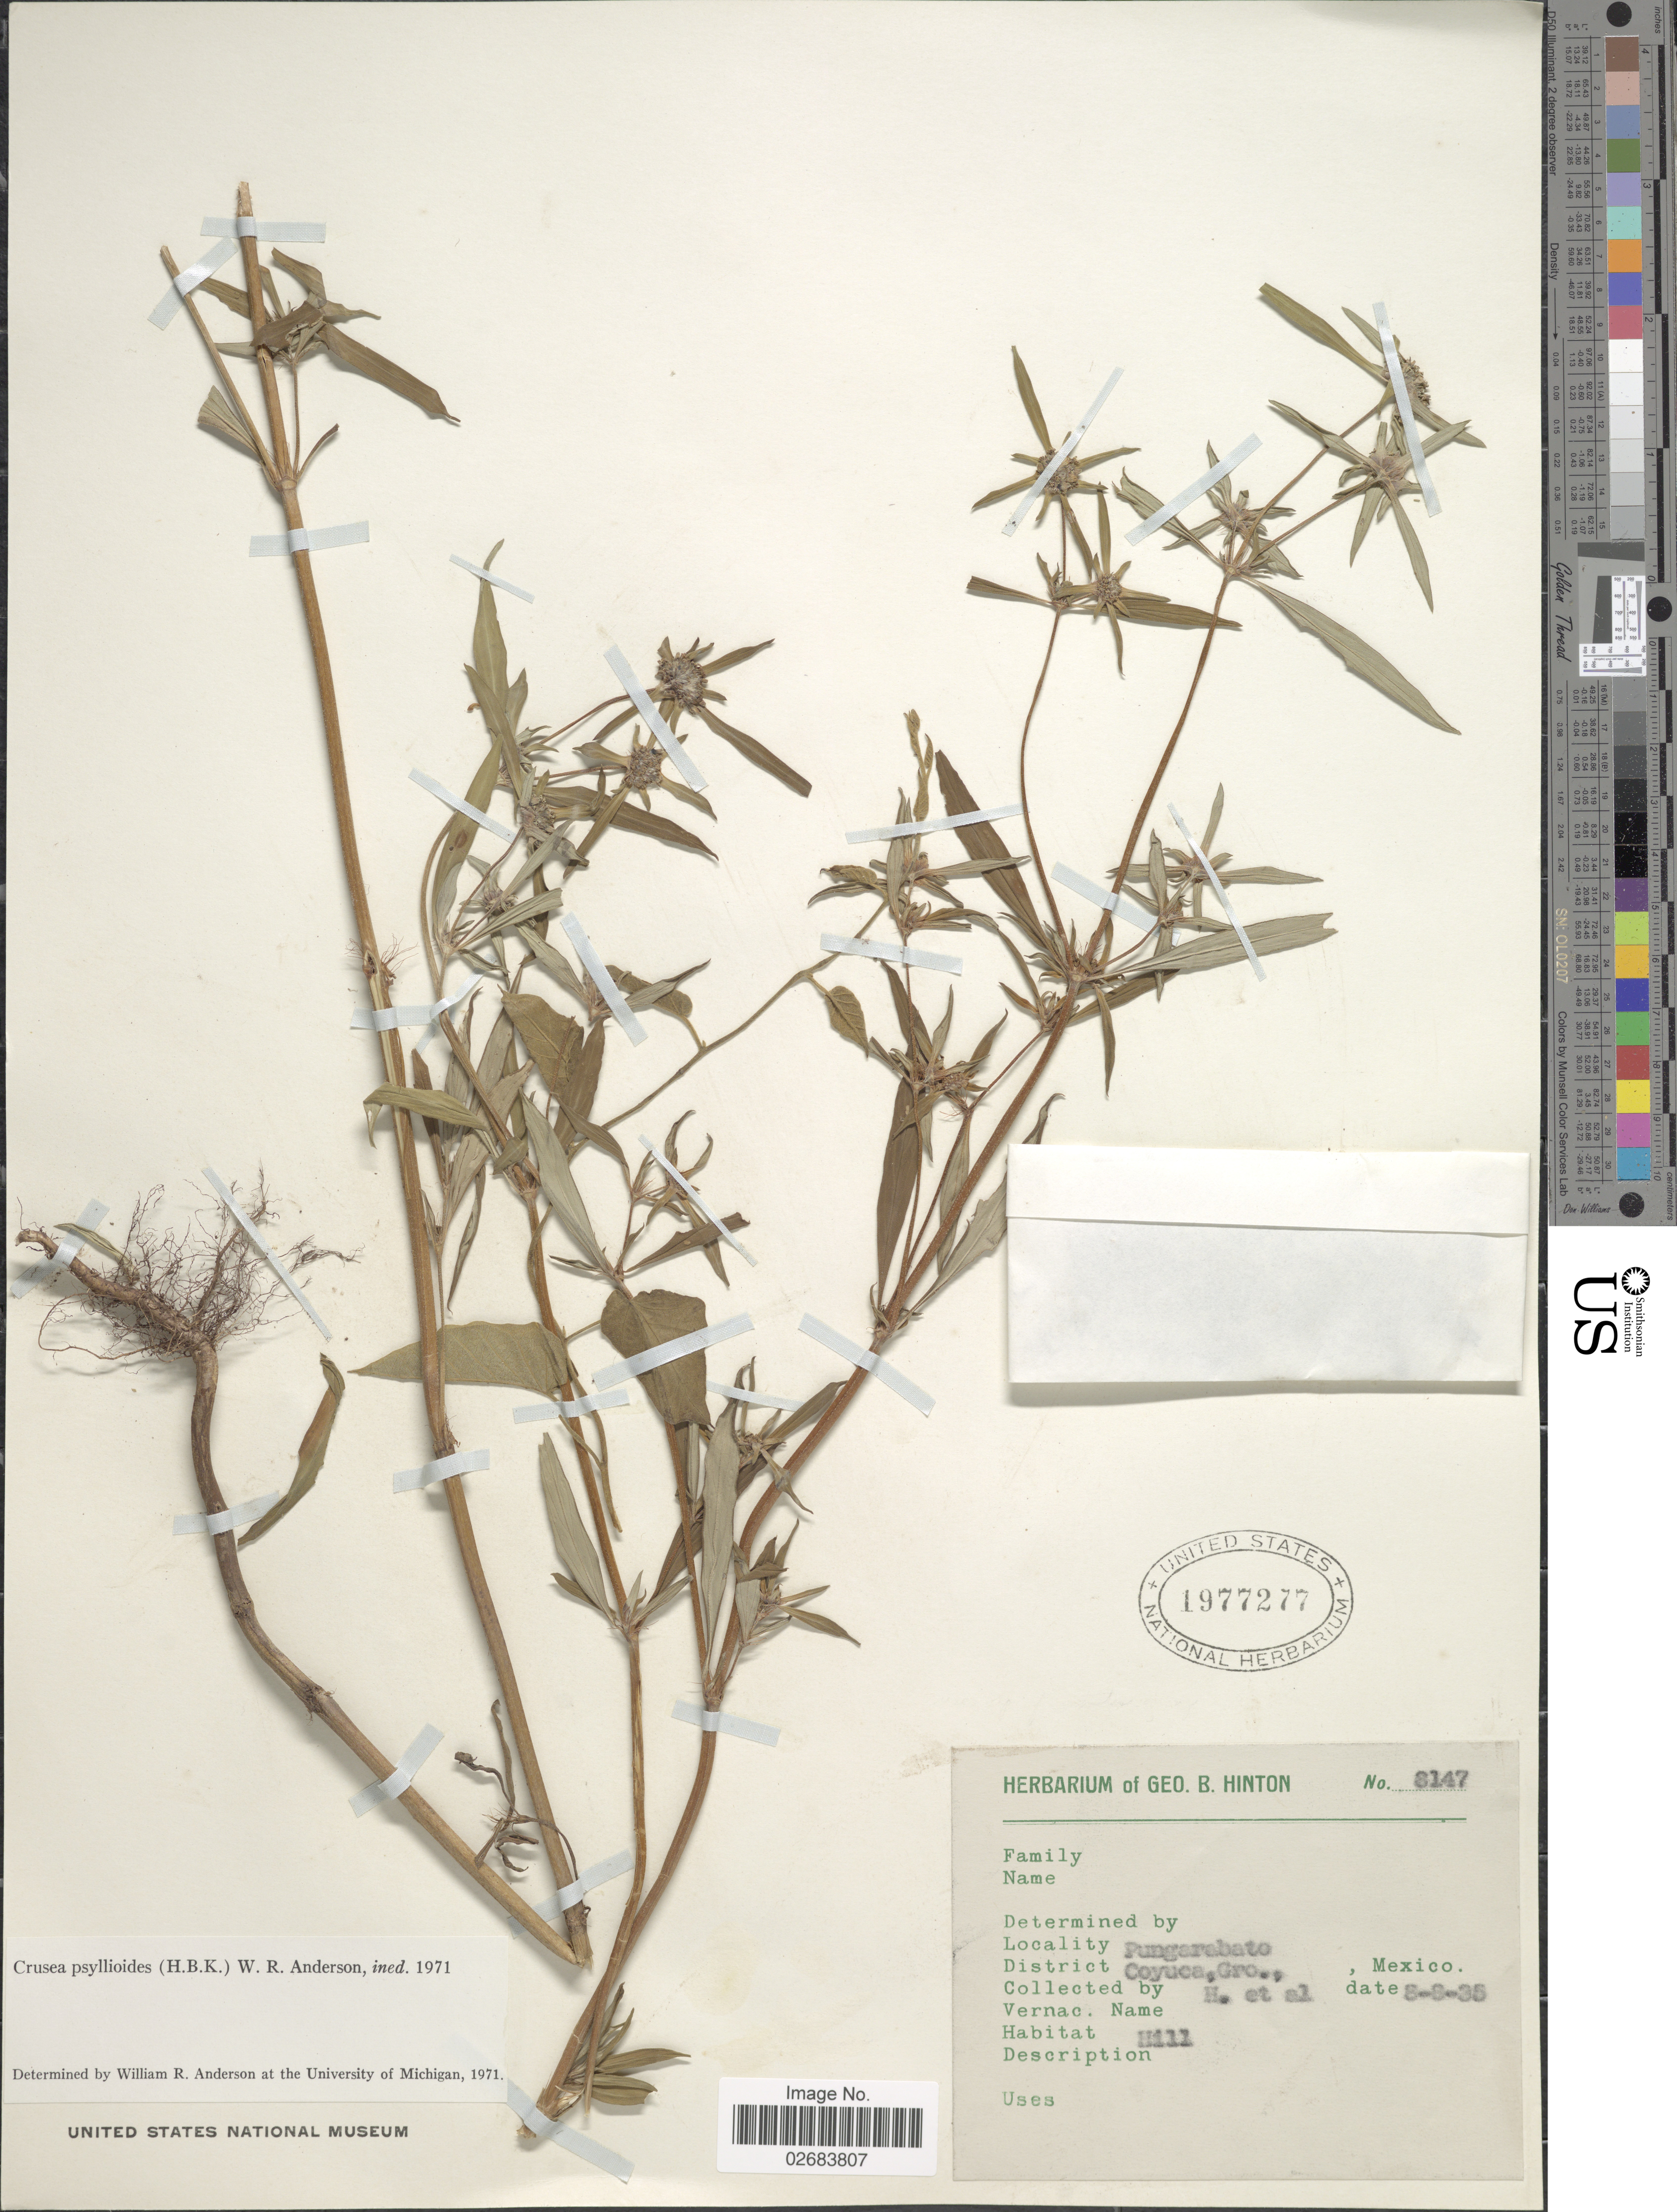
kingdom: Plantae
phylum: Tracheophyta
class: Magnoliopsida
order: Gentianales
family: Rubiaceae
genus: Crusea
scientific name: Crusea psyllioides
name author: (Kunth) W.R. Anderson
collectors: G. B. Hinton & et al.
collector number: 8147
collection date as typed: Transcribed d/m/y: 8/8/35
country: Mexico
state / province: Guerrero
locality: Pungarabato. District Coyuca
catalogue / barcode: US 1977277